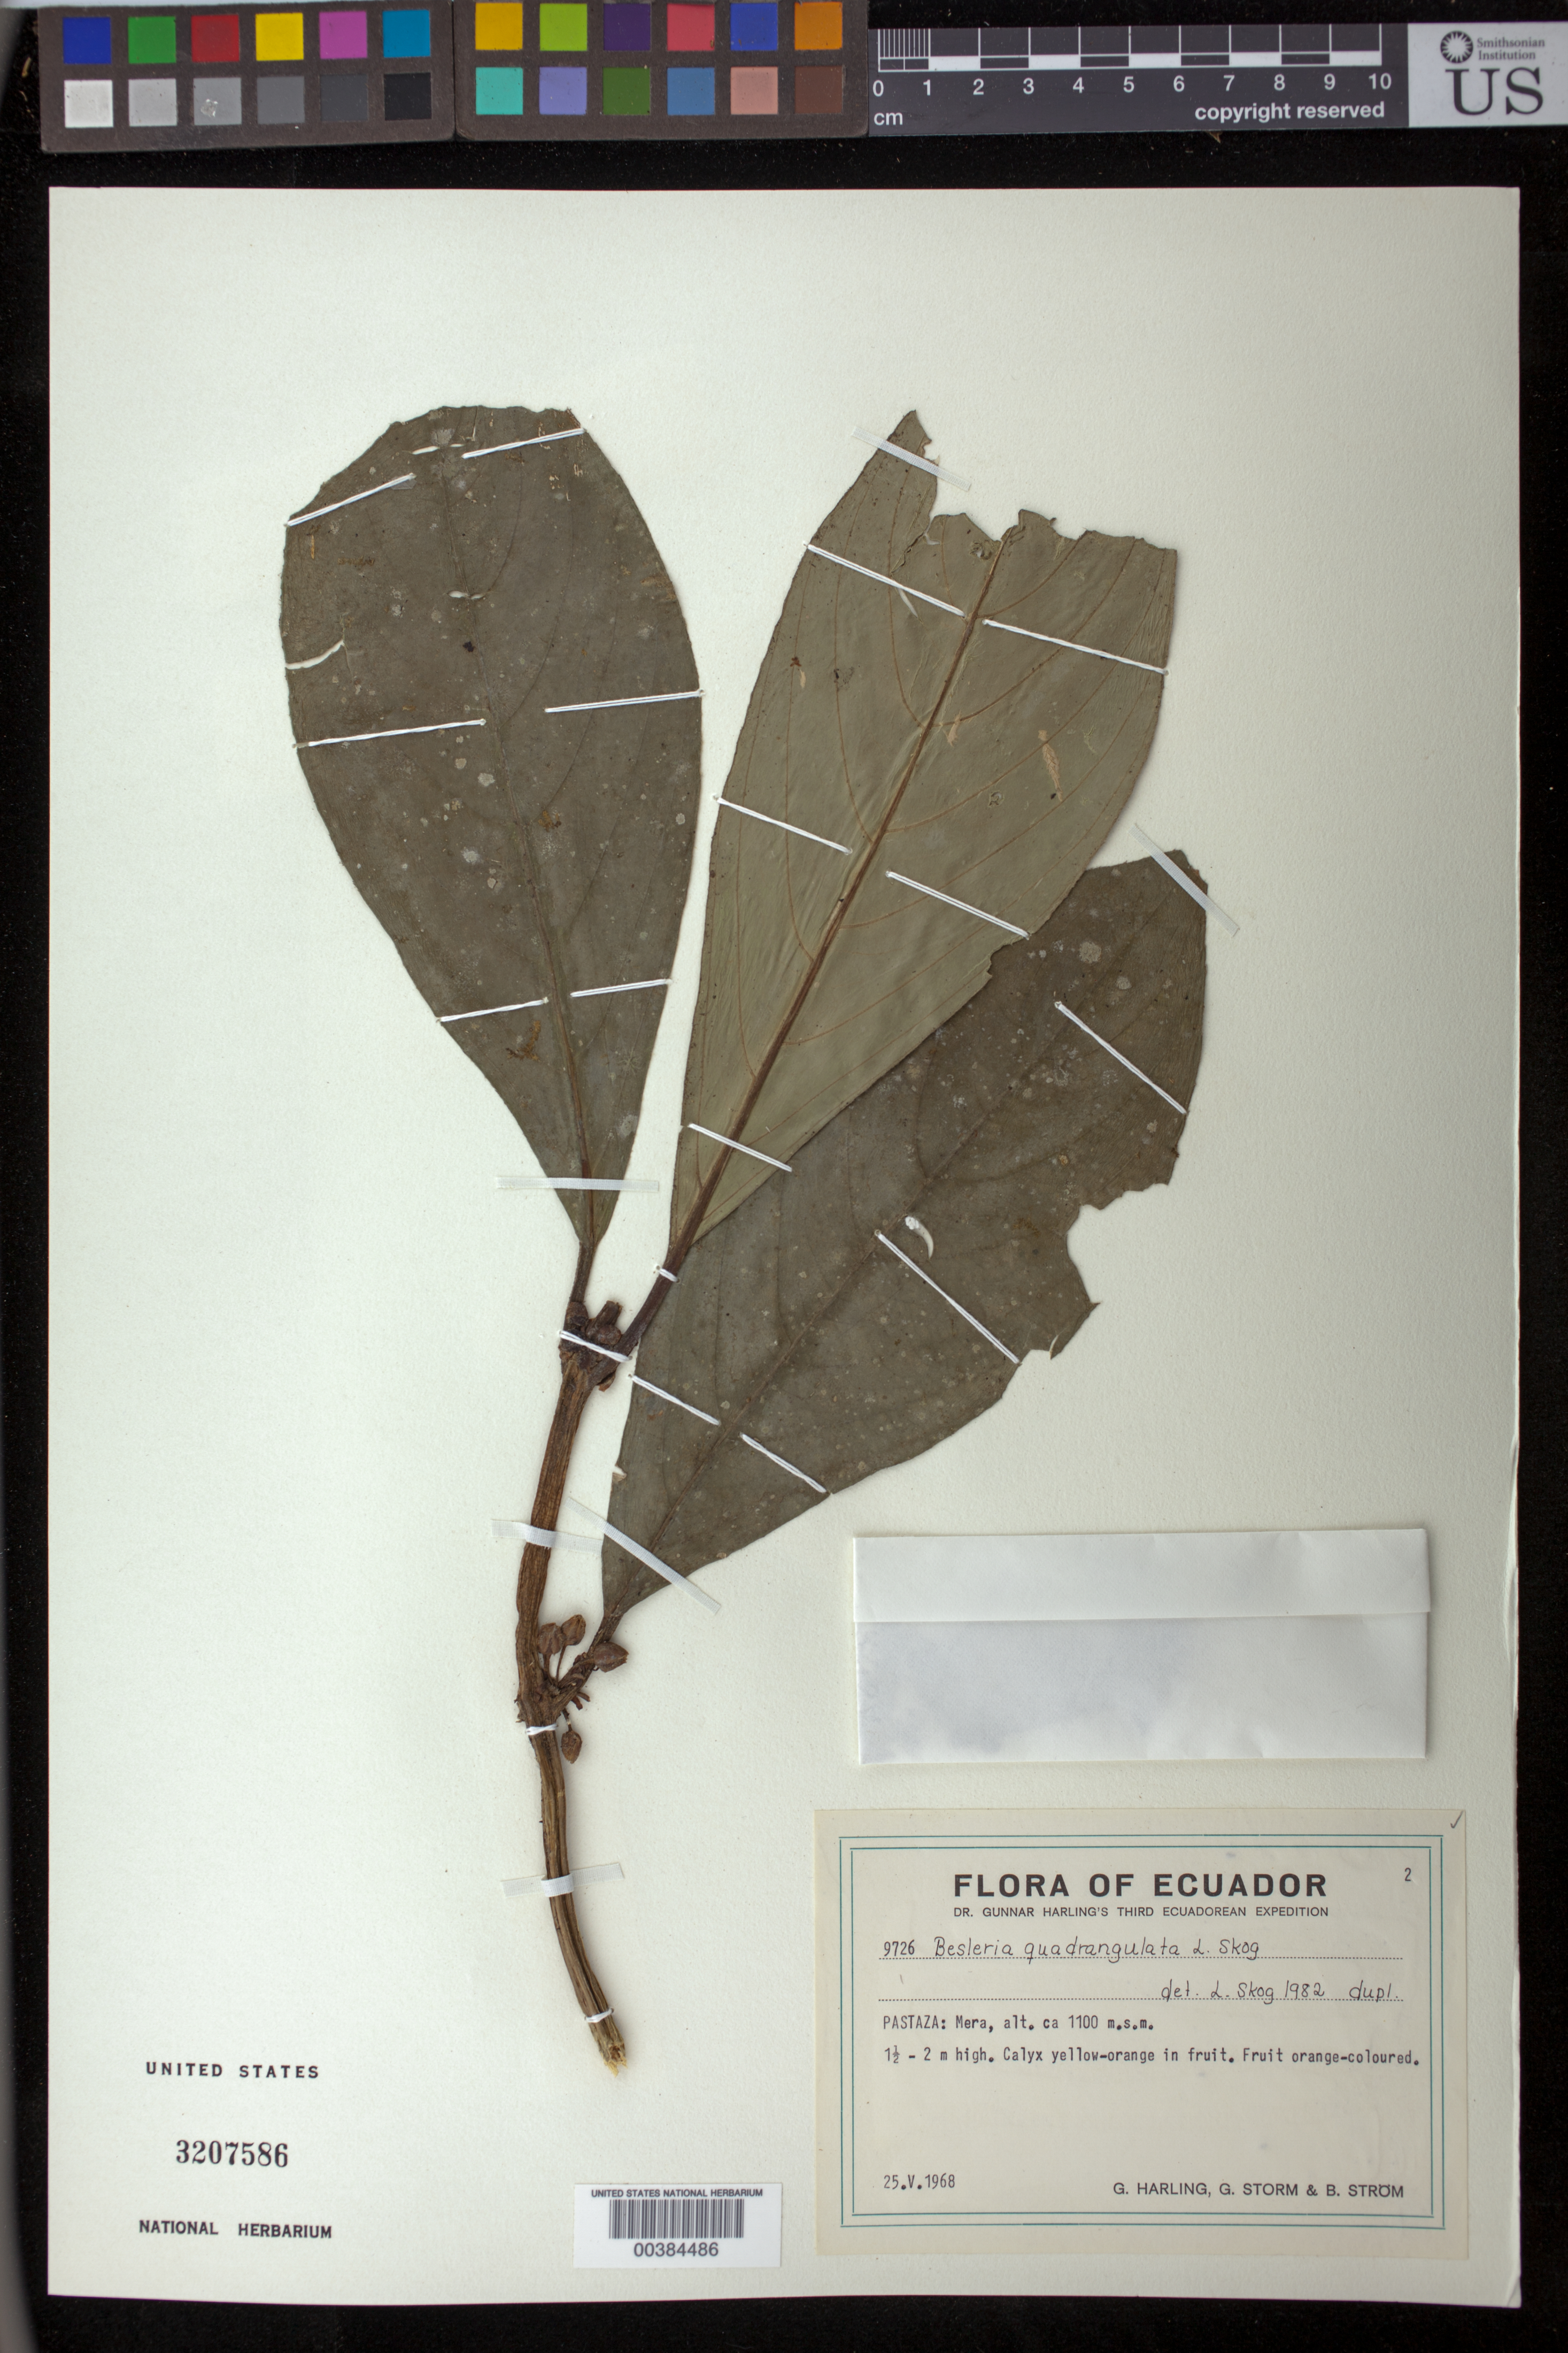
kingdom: Plantae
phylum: Tracheophyta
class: Magnoliopsida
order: Lamiales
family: Gesneriaceae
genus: Besleria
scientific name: Besleria quadrangulata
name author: L.E. Skog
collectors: G. Harling, G. Storm & B. Storm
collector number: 9726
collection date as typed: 25 May 1968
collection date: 1968-05-25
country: Ecuador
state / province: Pastaza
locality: Mera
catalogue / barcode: US 3207586